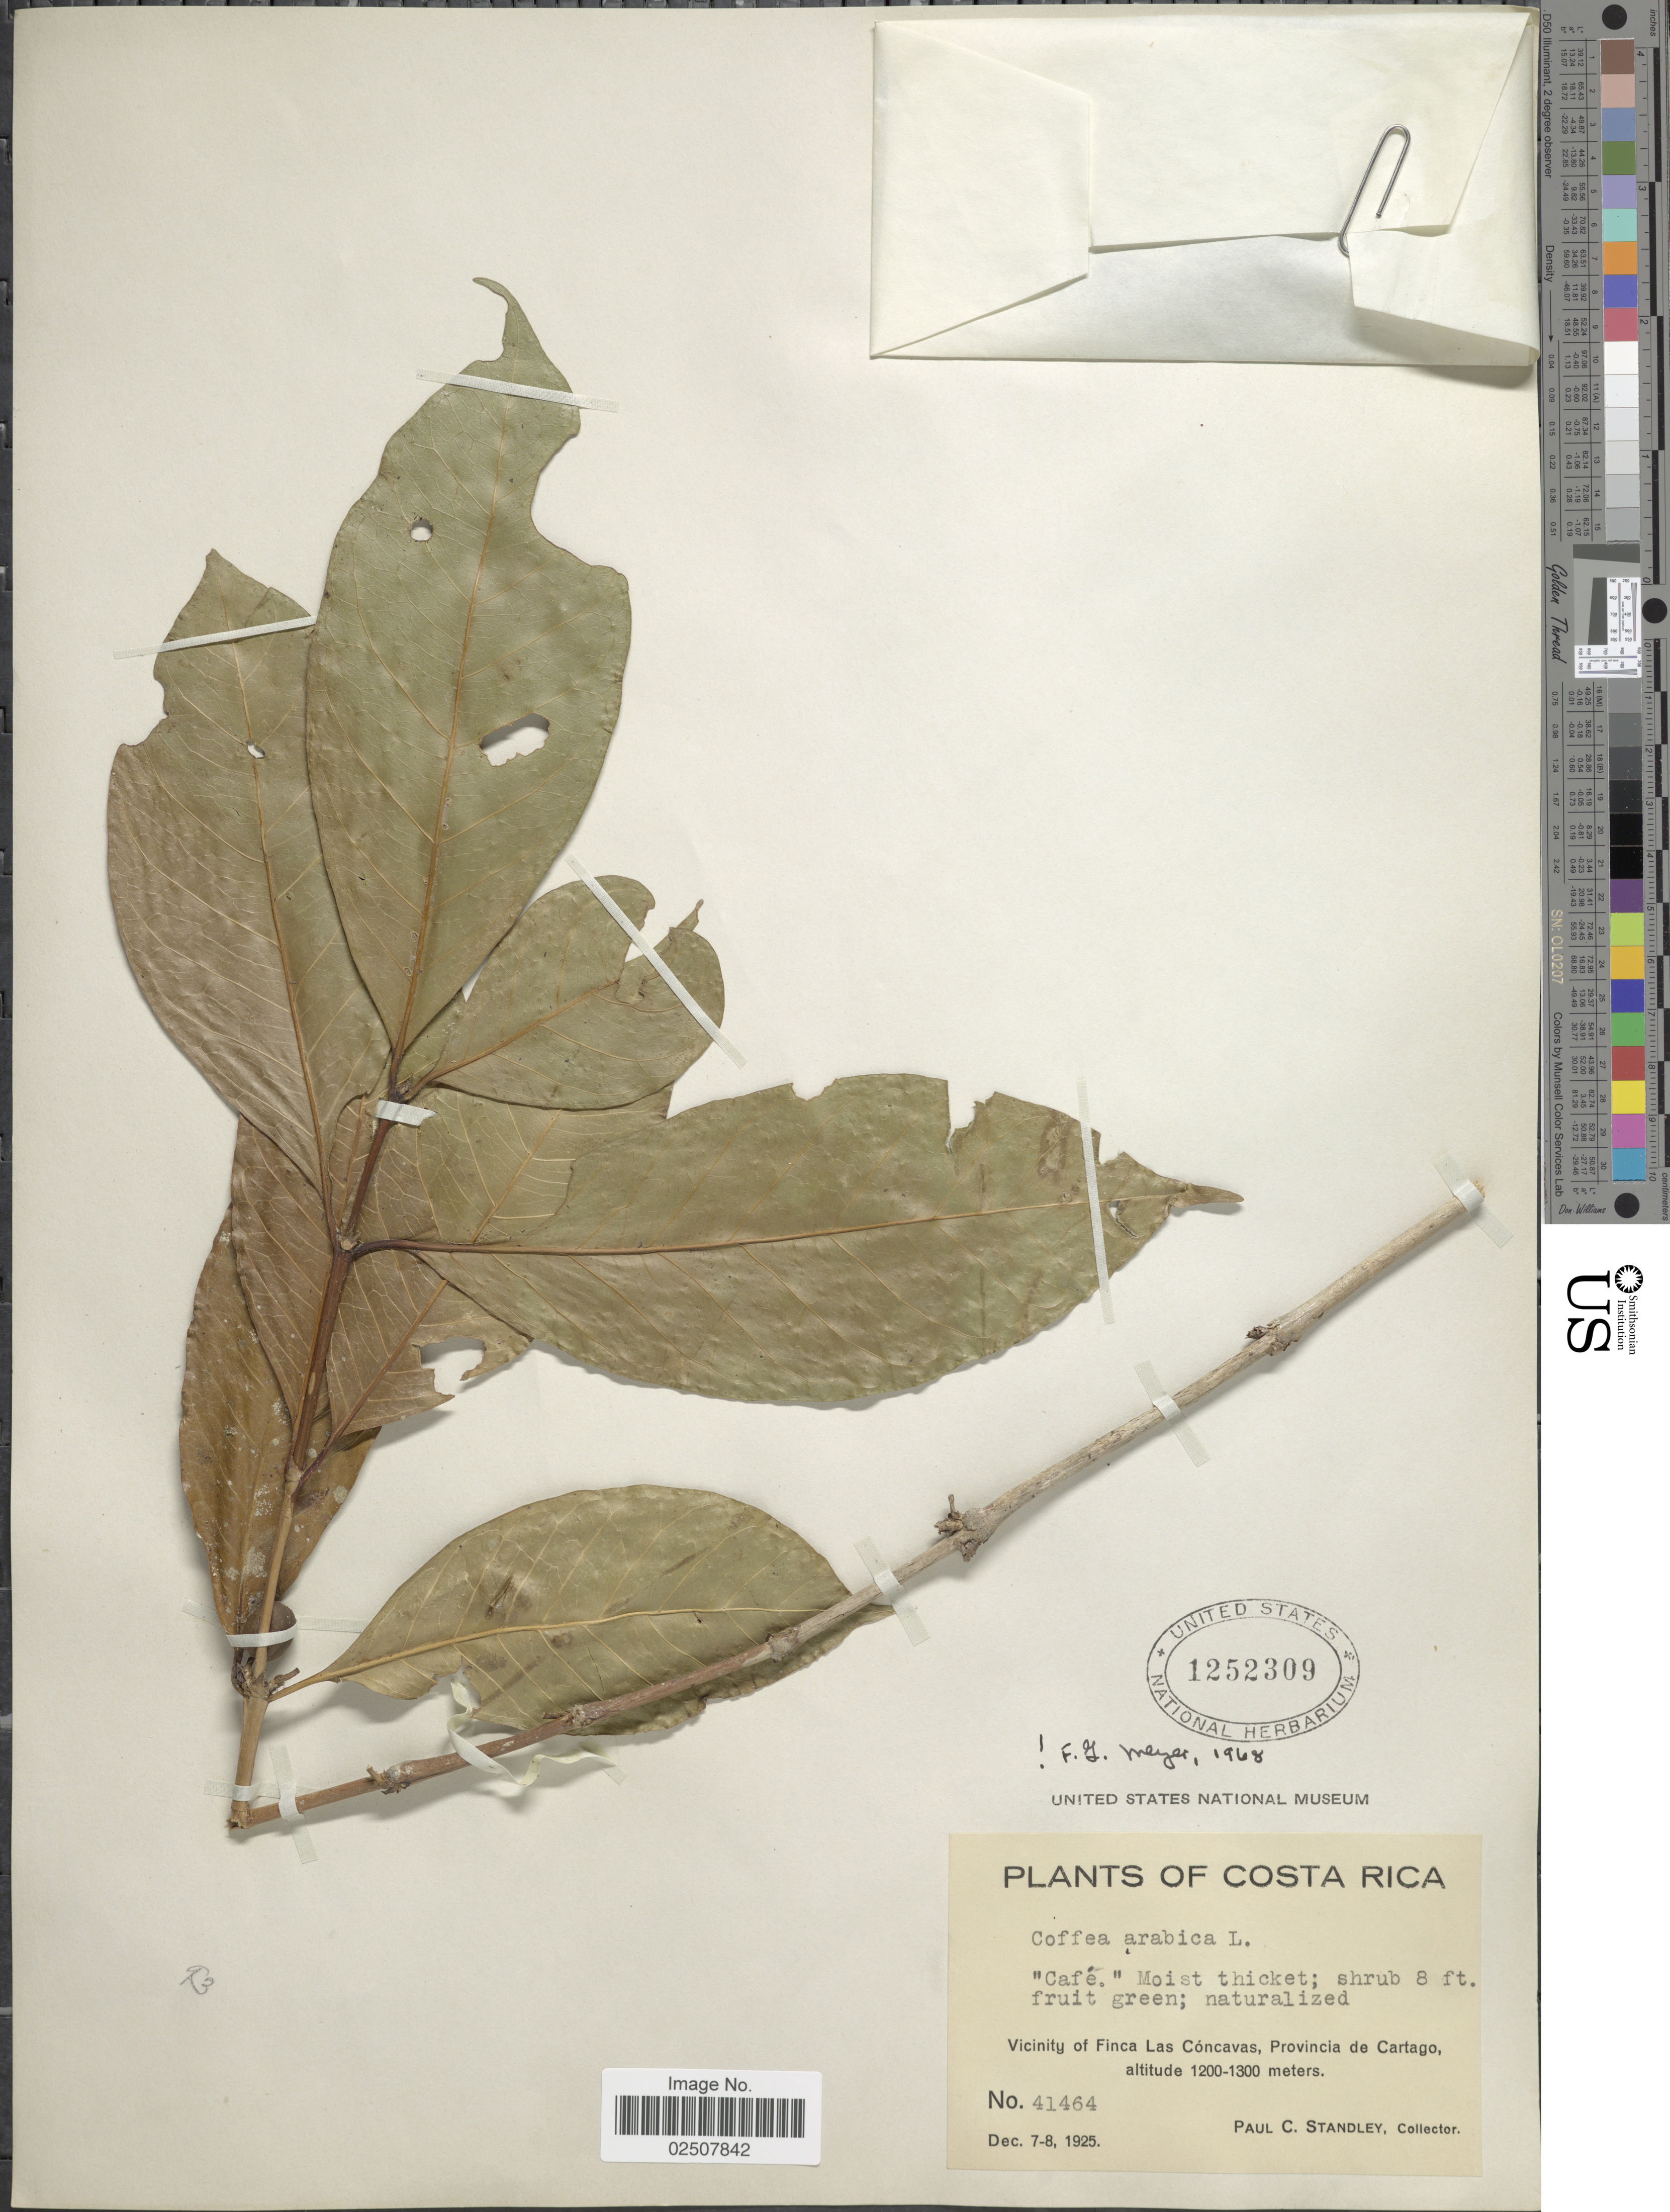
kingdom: Plantae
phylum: Tracheophyta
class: Magnoliopsida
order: Gentianales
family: Rubiaceae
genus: Coffea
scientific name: Coffea arabica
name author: L.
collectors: P. C. Standley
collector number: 41464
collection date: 1925-12-07/1925-12-08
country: Costa Rica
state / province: Cartago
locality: Moist thicket; Vicinity of Finca Las Cóncavas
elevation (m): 1200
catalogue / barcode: US 1252309